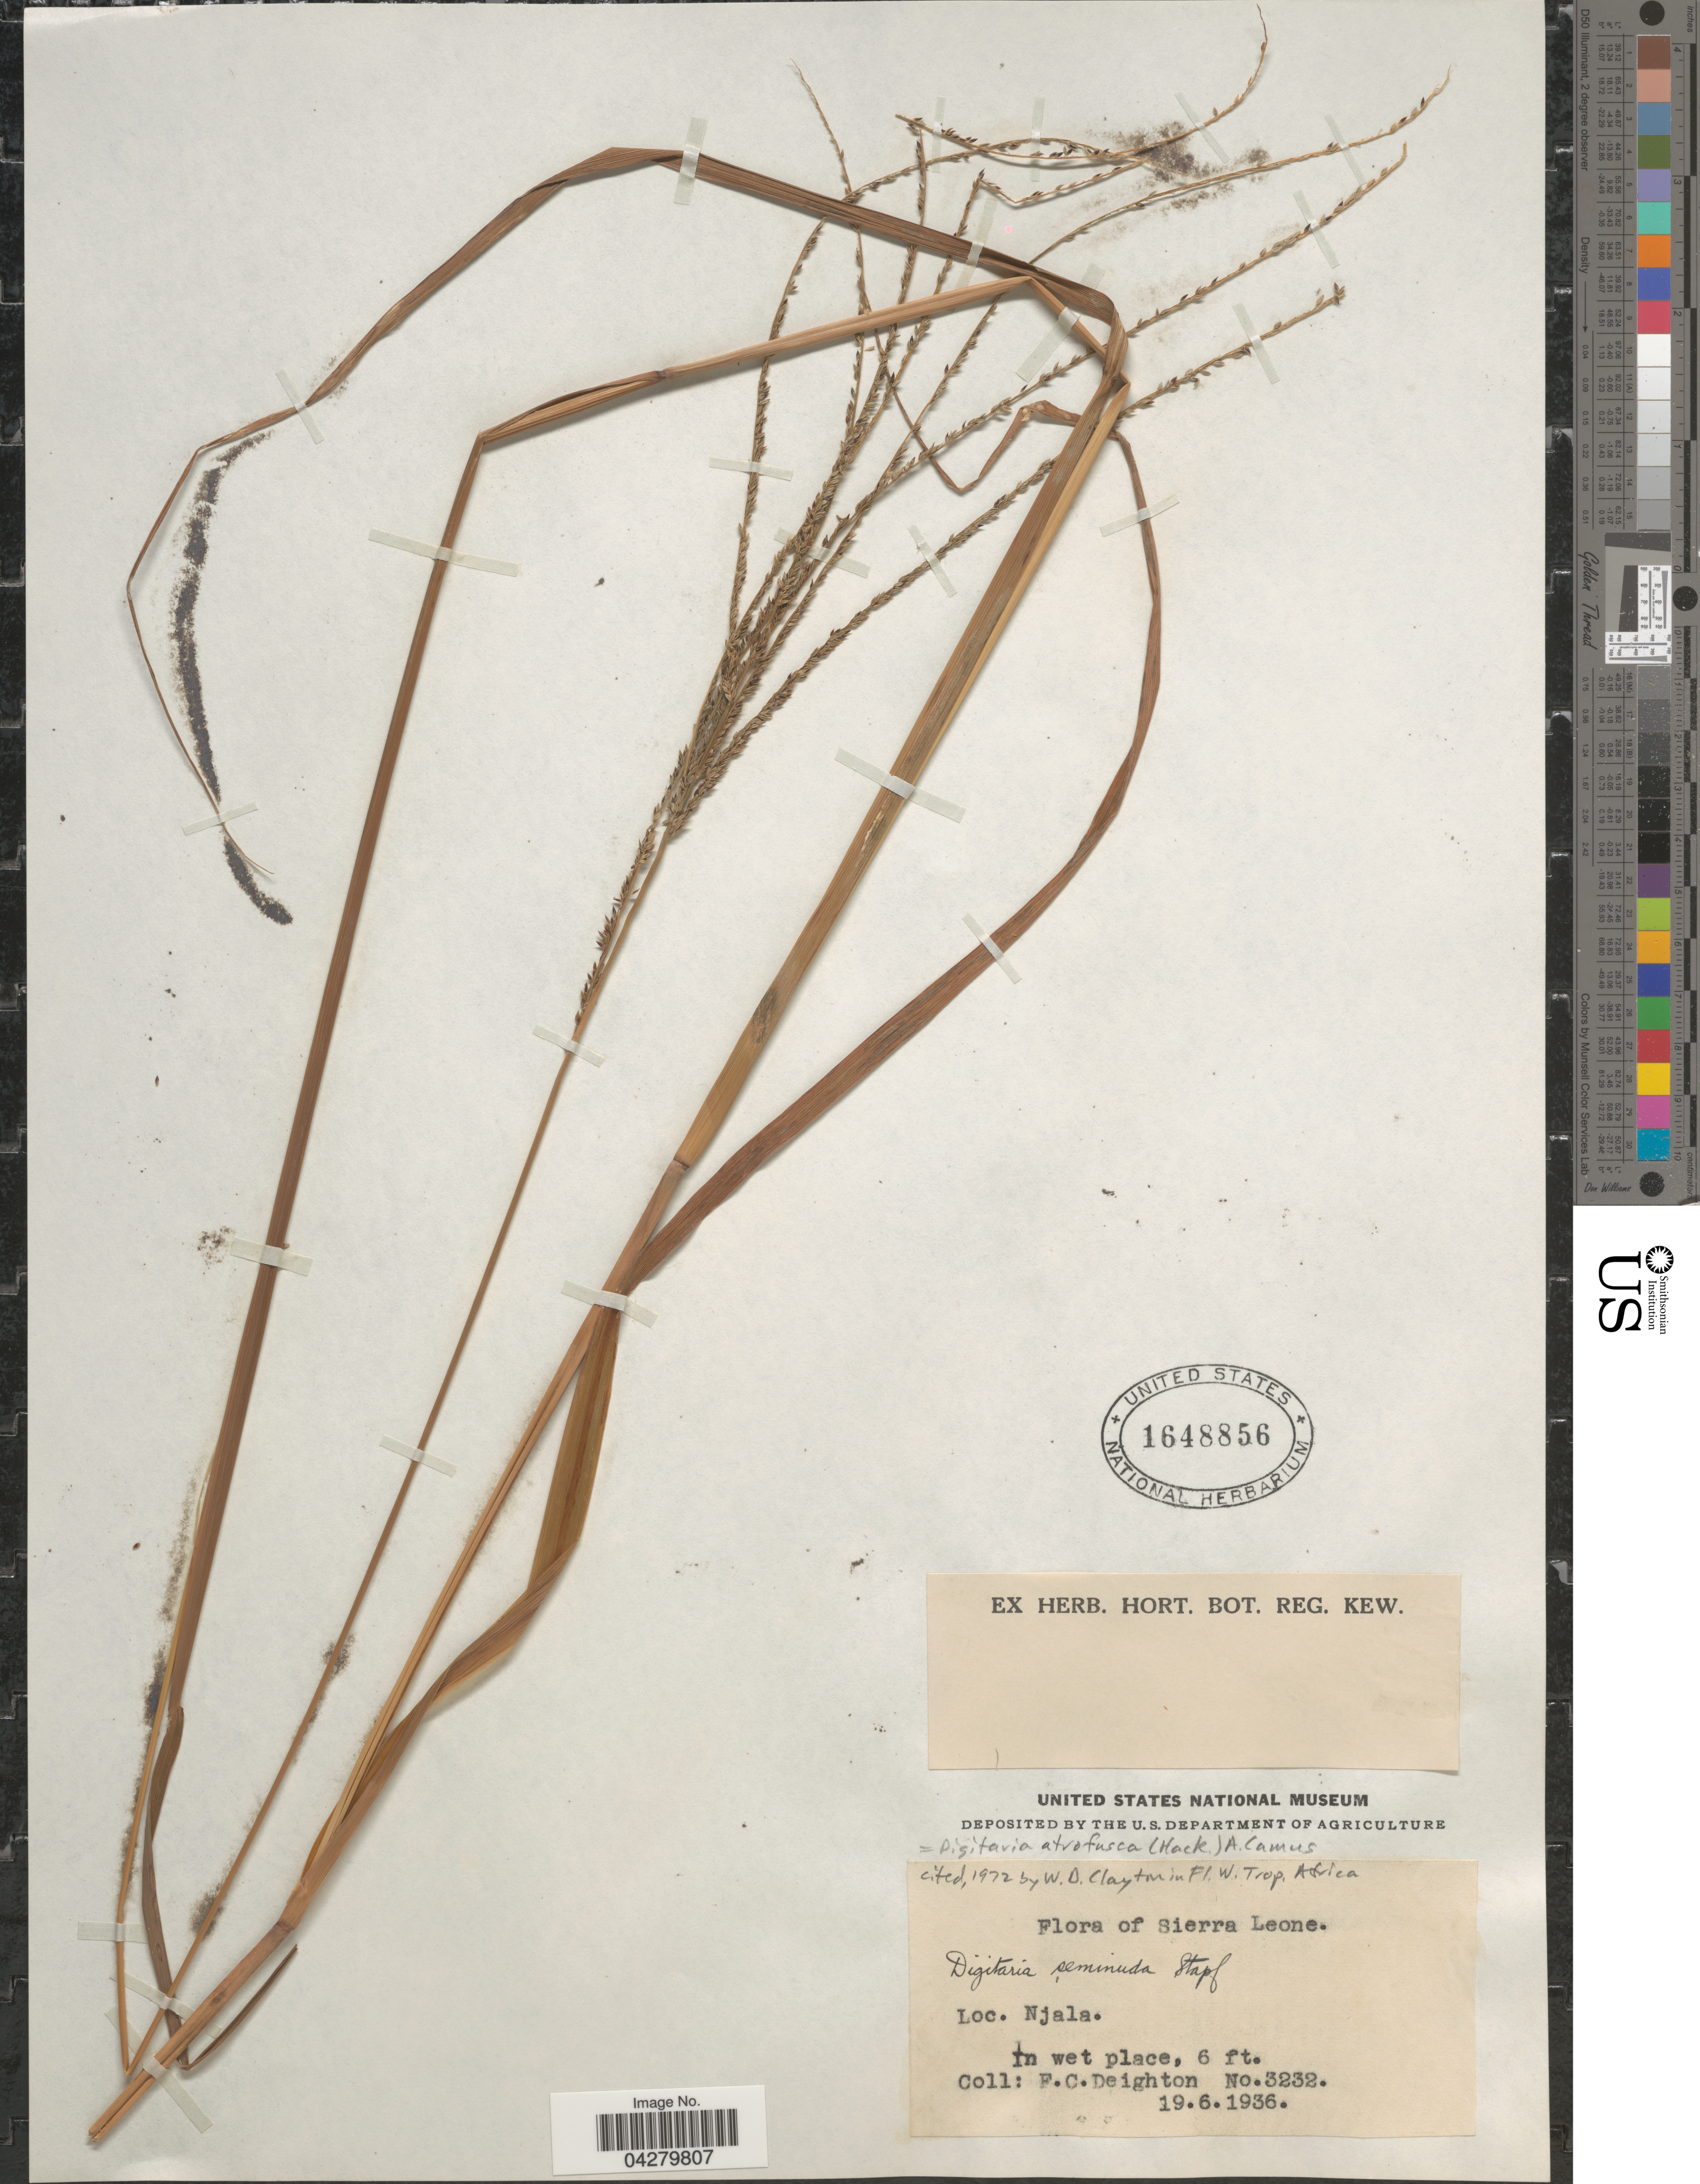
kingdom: Plantae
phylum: Tracheophyta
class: Liliopsida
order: Poales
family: Poaceae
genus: Digitaria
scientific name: Digitaria atrofusca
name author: (Hack.) A. Camus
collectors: F. Deighton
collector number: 3232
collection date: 1936-06-19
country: Sierra Leone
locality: Njala.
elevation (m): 2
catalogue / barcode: US 1648856